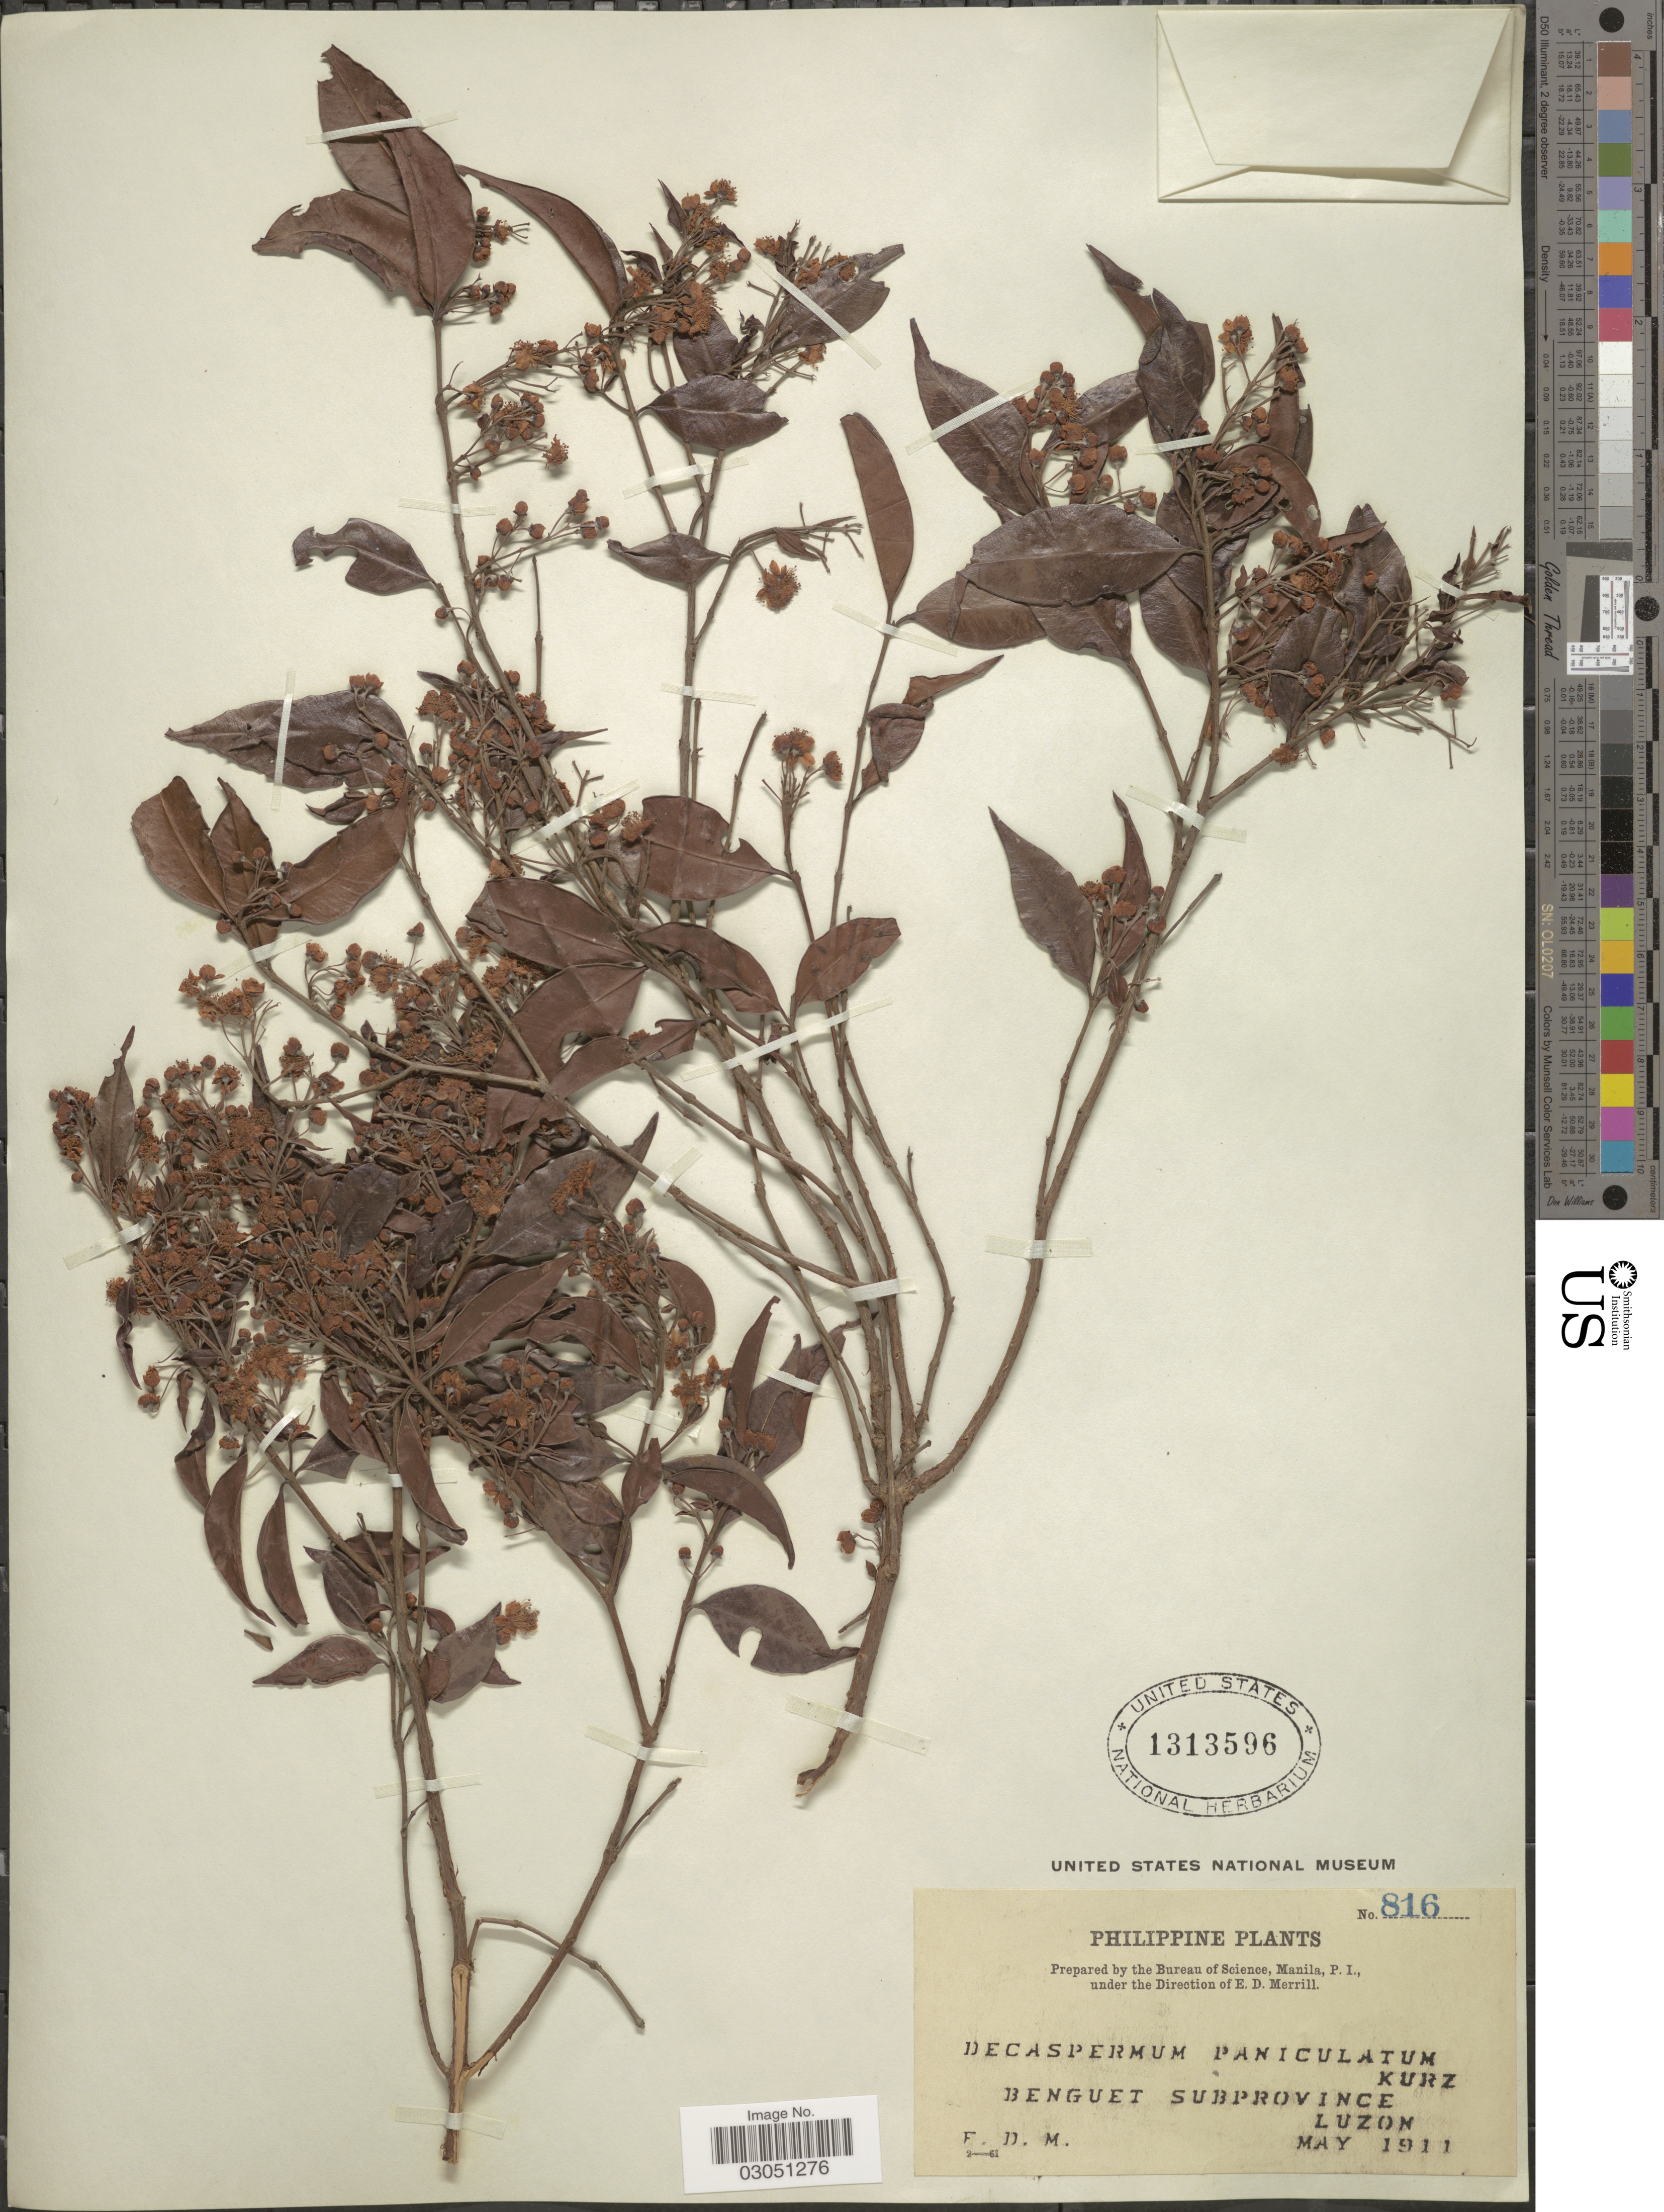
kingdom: Plantae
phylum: Tracheophyta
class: Magnoliopsida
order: Myrtales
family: Myrtaceae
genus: Decaspermum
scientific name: Decaspermum fruticosum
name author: J.R. Forst. & G. Forst.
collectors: E. D. Merrill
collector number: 816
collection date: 1911-05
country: Philippines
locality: Benguet Subprovince, Luzon.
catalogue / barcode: US 1313596